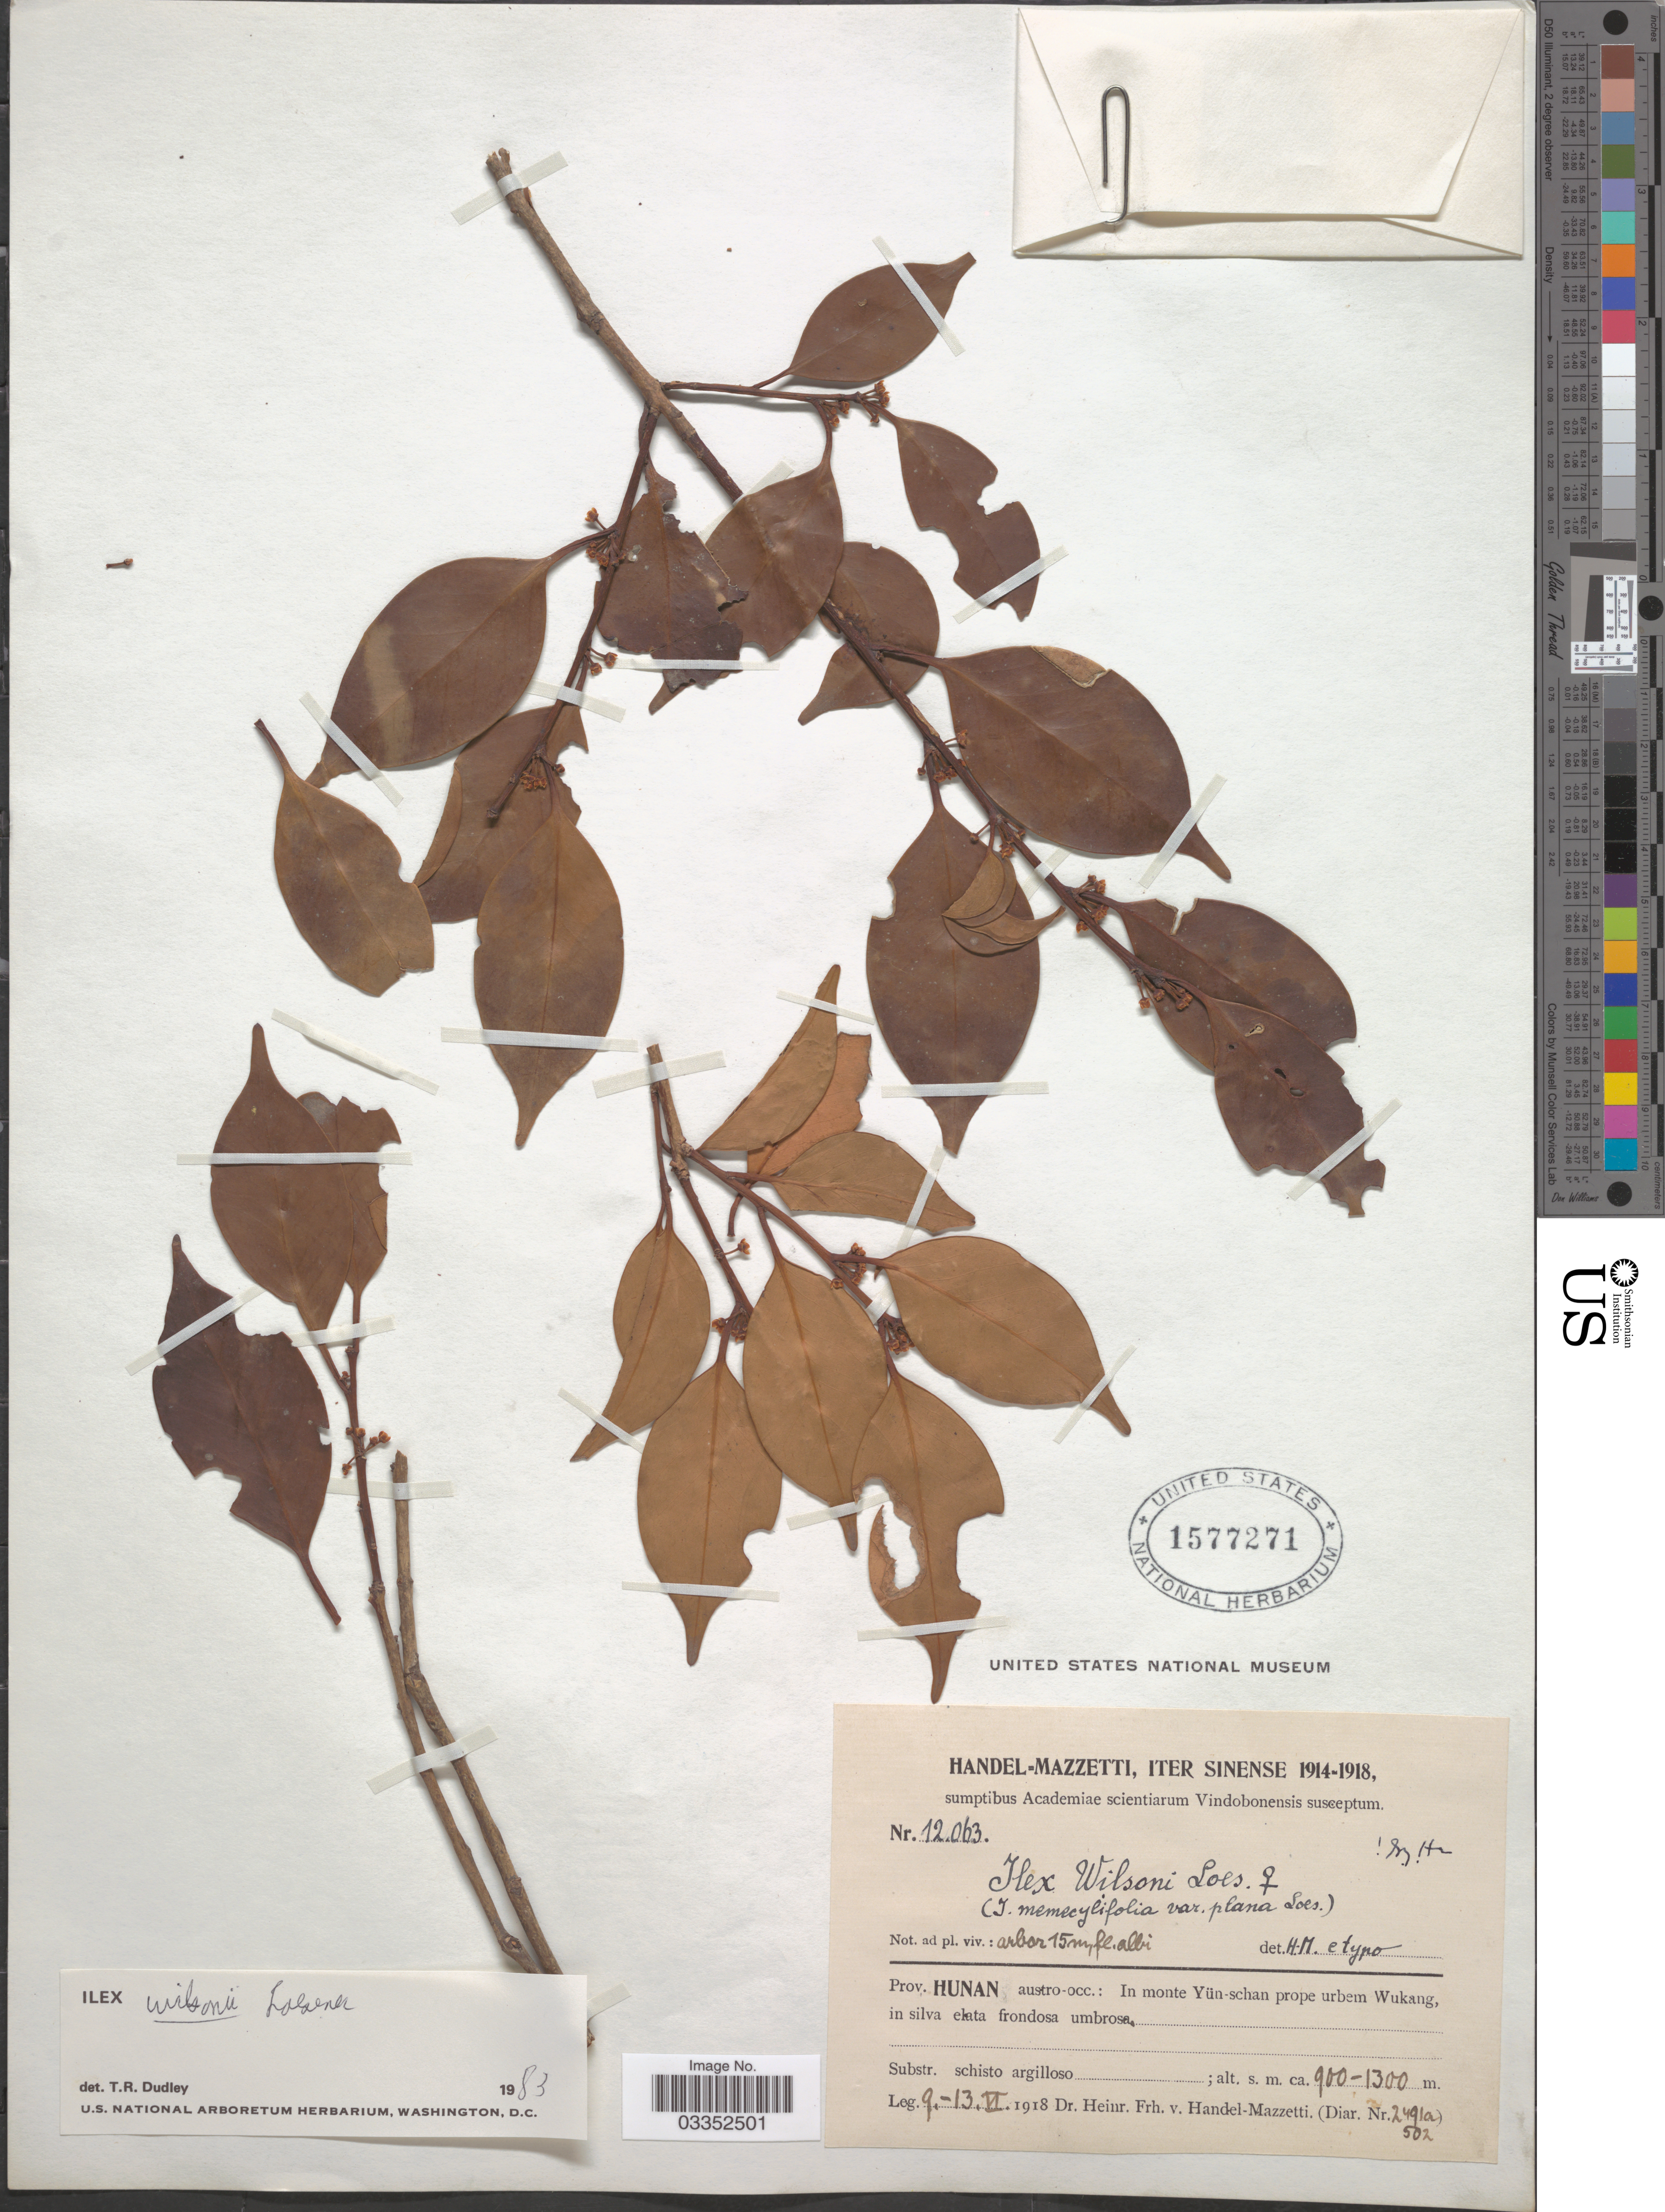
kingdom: Plantae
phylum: Tracheophyta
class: Magnoliopsida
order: Aquifoliales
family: Aquifoliaceae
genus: Ilex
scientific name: Ilex wilsonii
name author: Loes.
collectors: H. Handel-Mazzetti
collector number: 12063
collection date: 1918-06-09/1918-06-13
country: China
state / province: Hunan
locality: In monte Yün-schan prope urbem Wukang, in silva elata frondosa umbrosa.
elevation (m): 900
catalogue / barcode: US 1577271